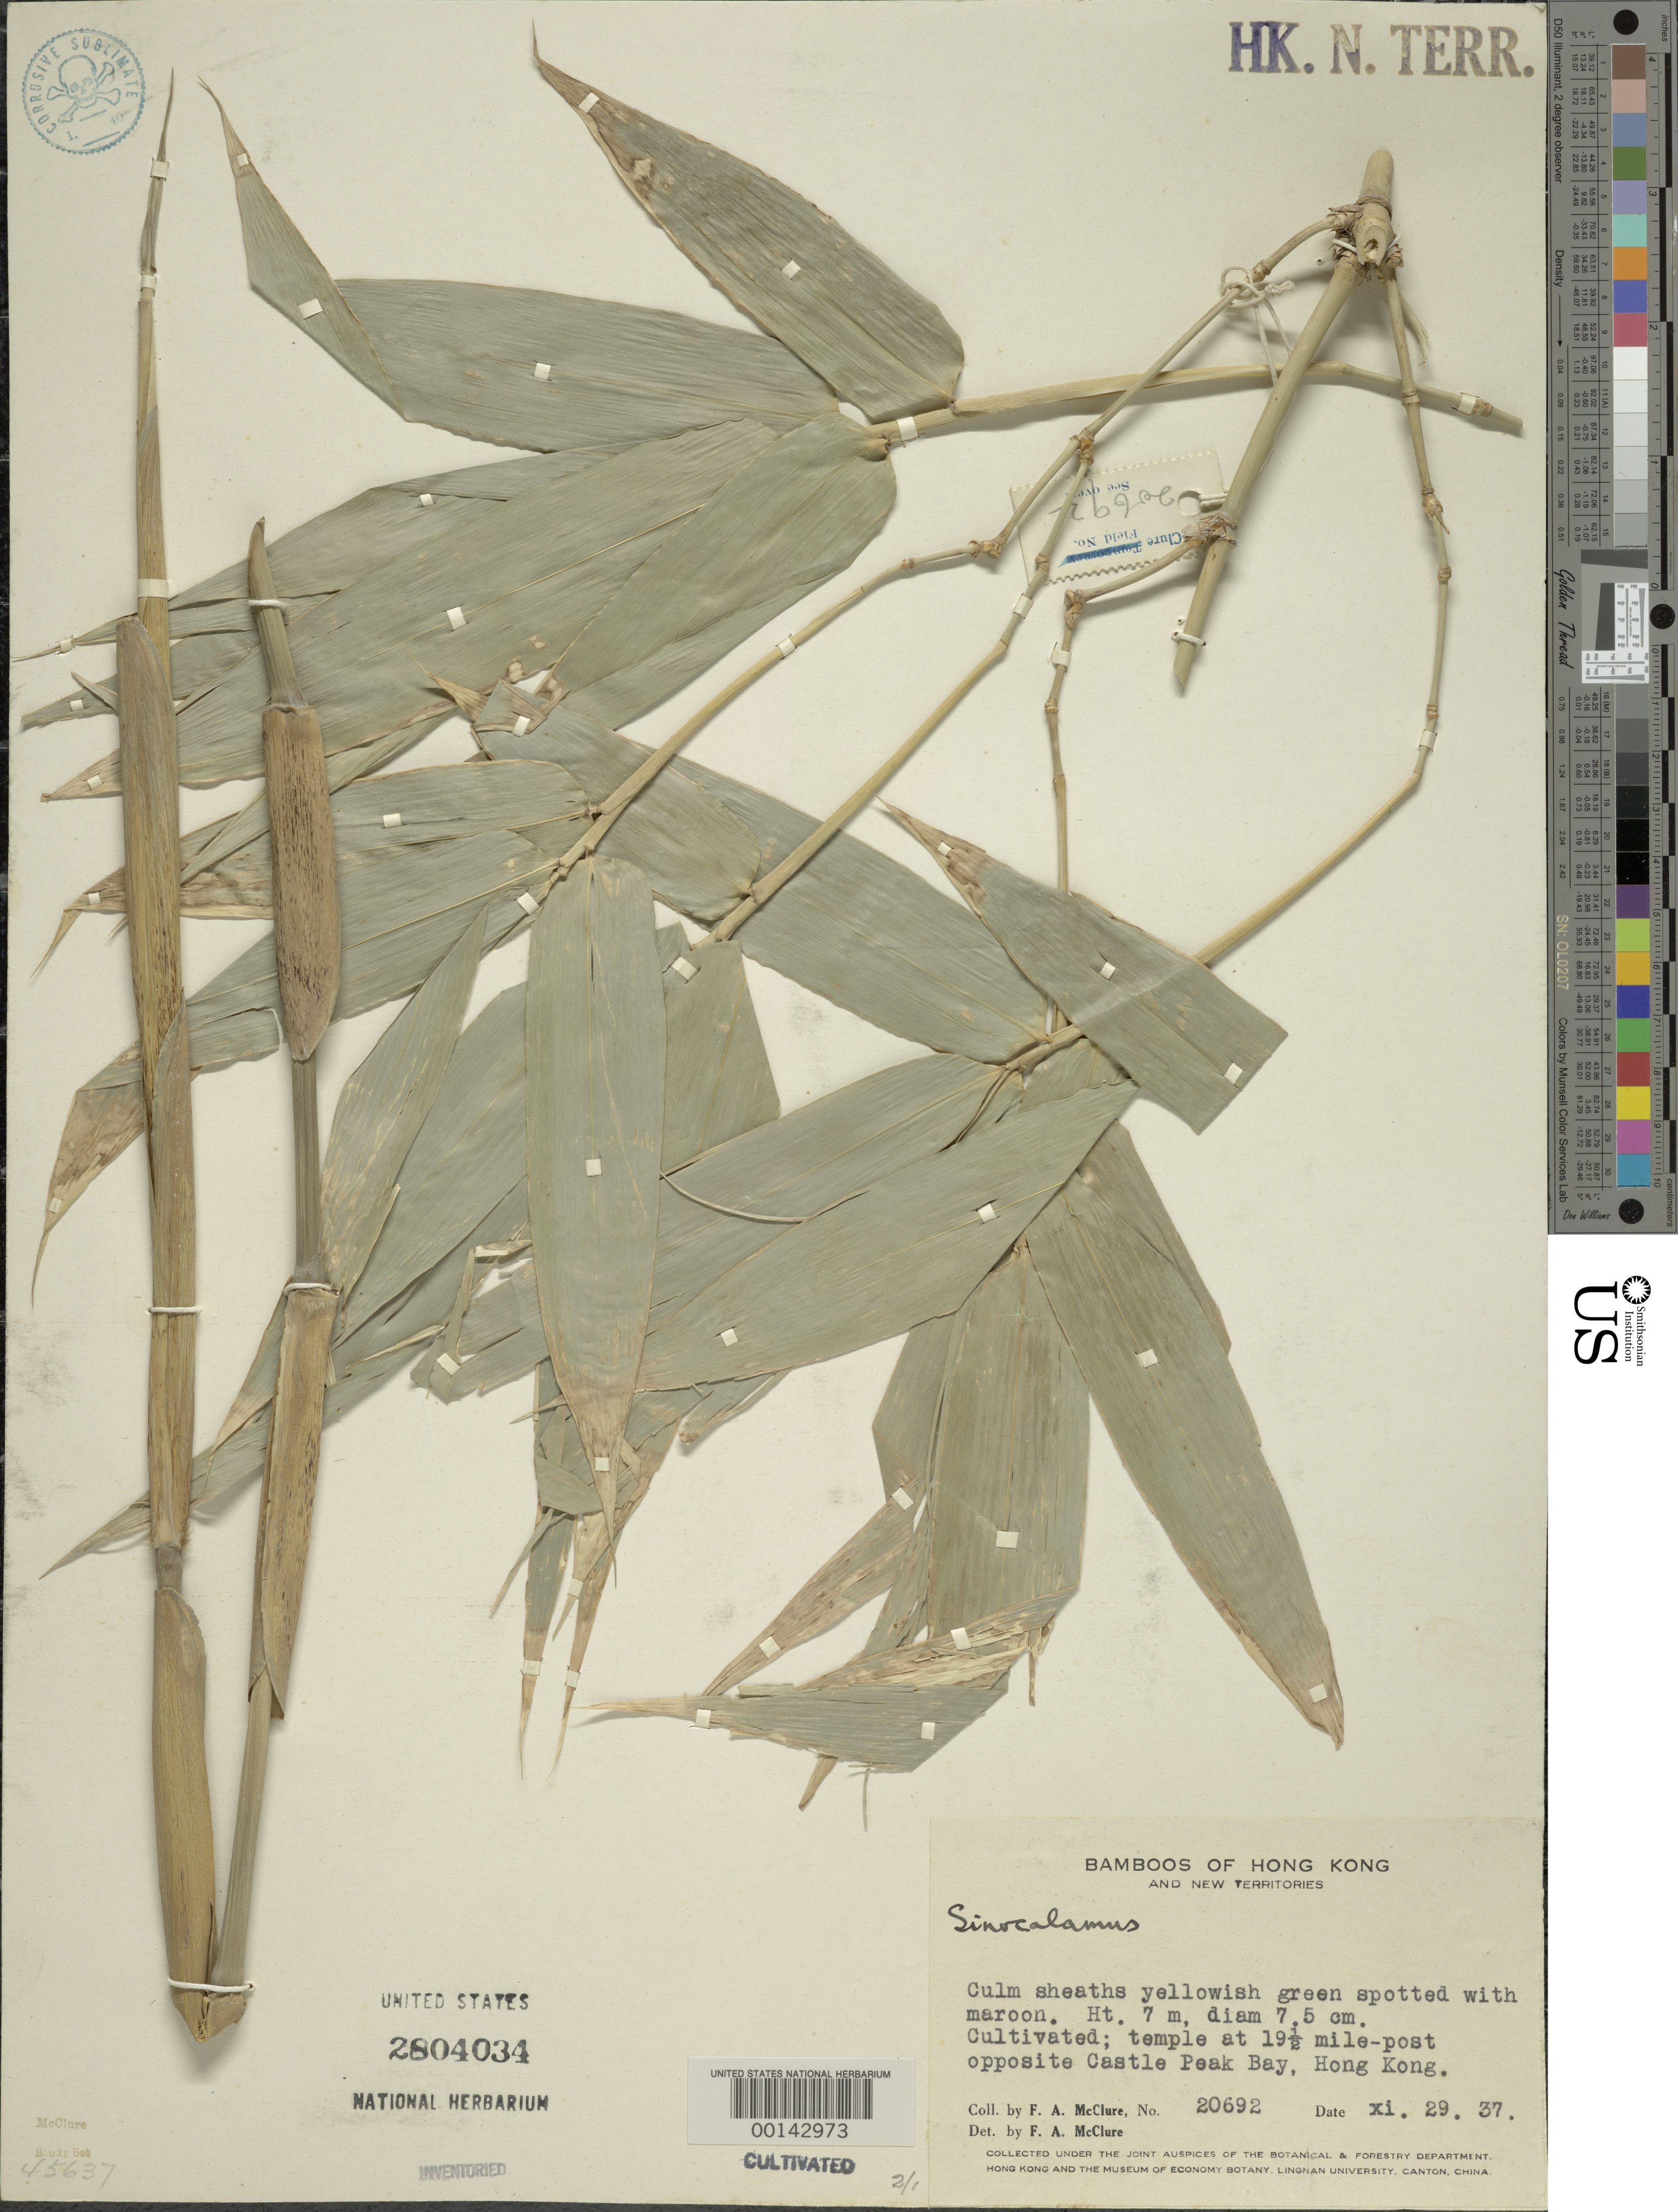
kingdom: Plantae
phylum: Tracheophyta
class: Liliopsida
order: Poales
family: Poaceae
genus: Sinocalamus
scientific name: Sinocalamus sp.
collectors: F. A. McClure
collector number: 20692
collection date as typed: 29 Nov 1937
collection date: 1937-11-29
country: China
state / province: Hong Kong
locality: Castle peak bay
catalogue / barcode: US 2804034